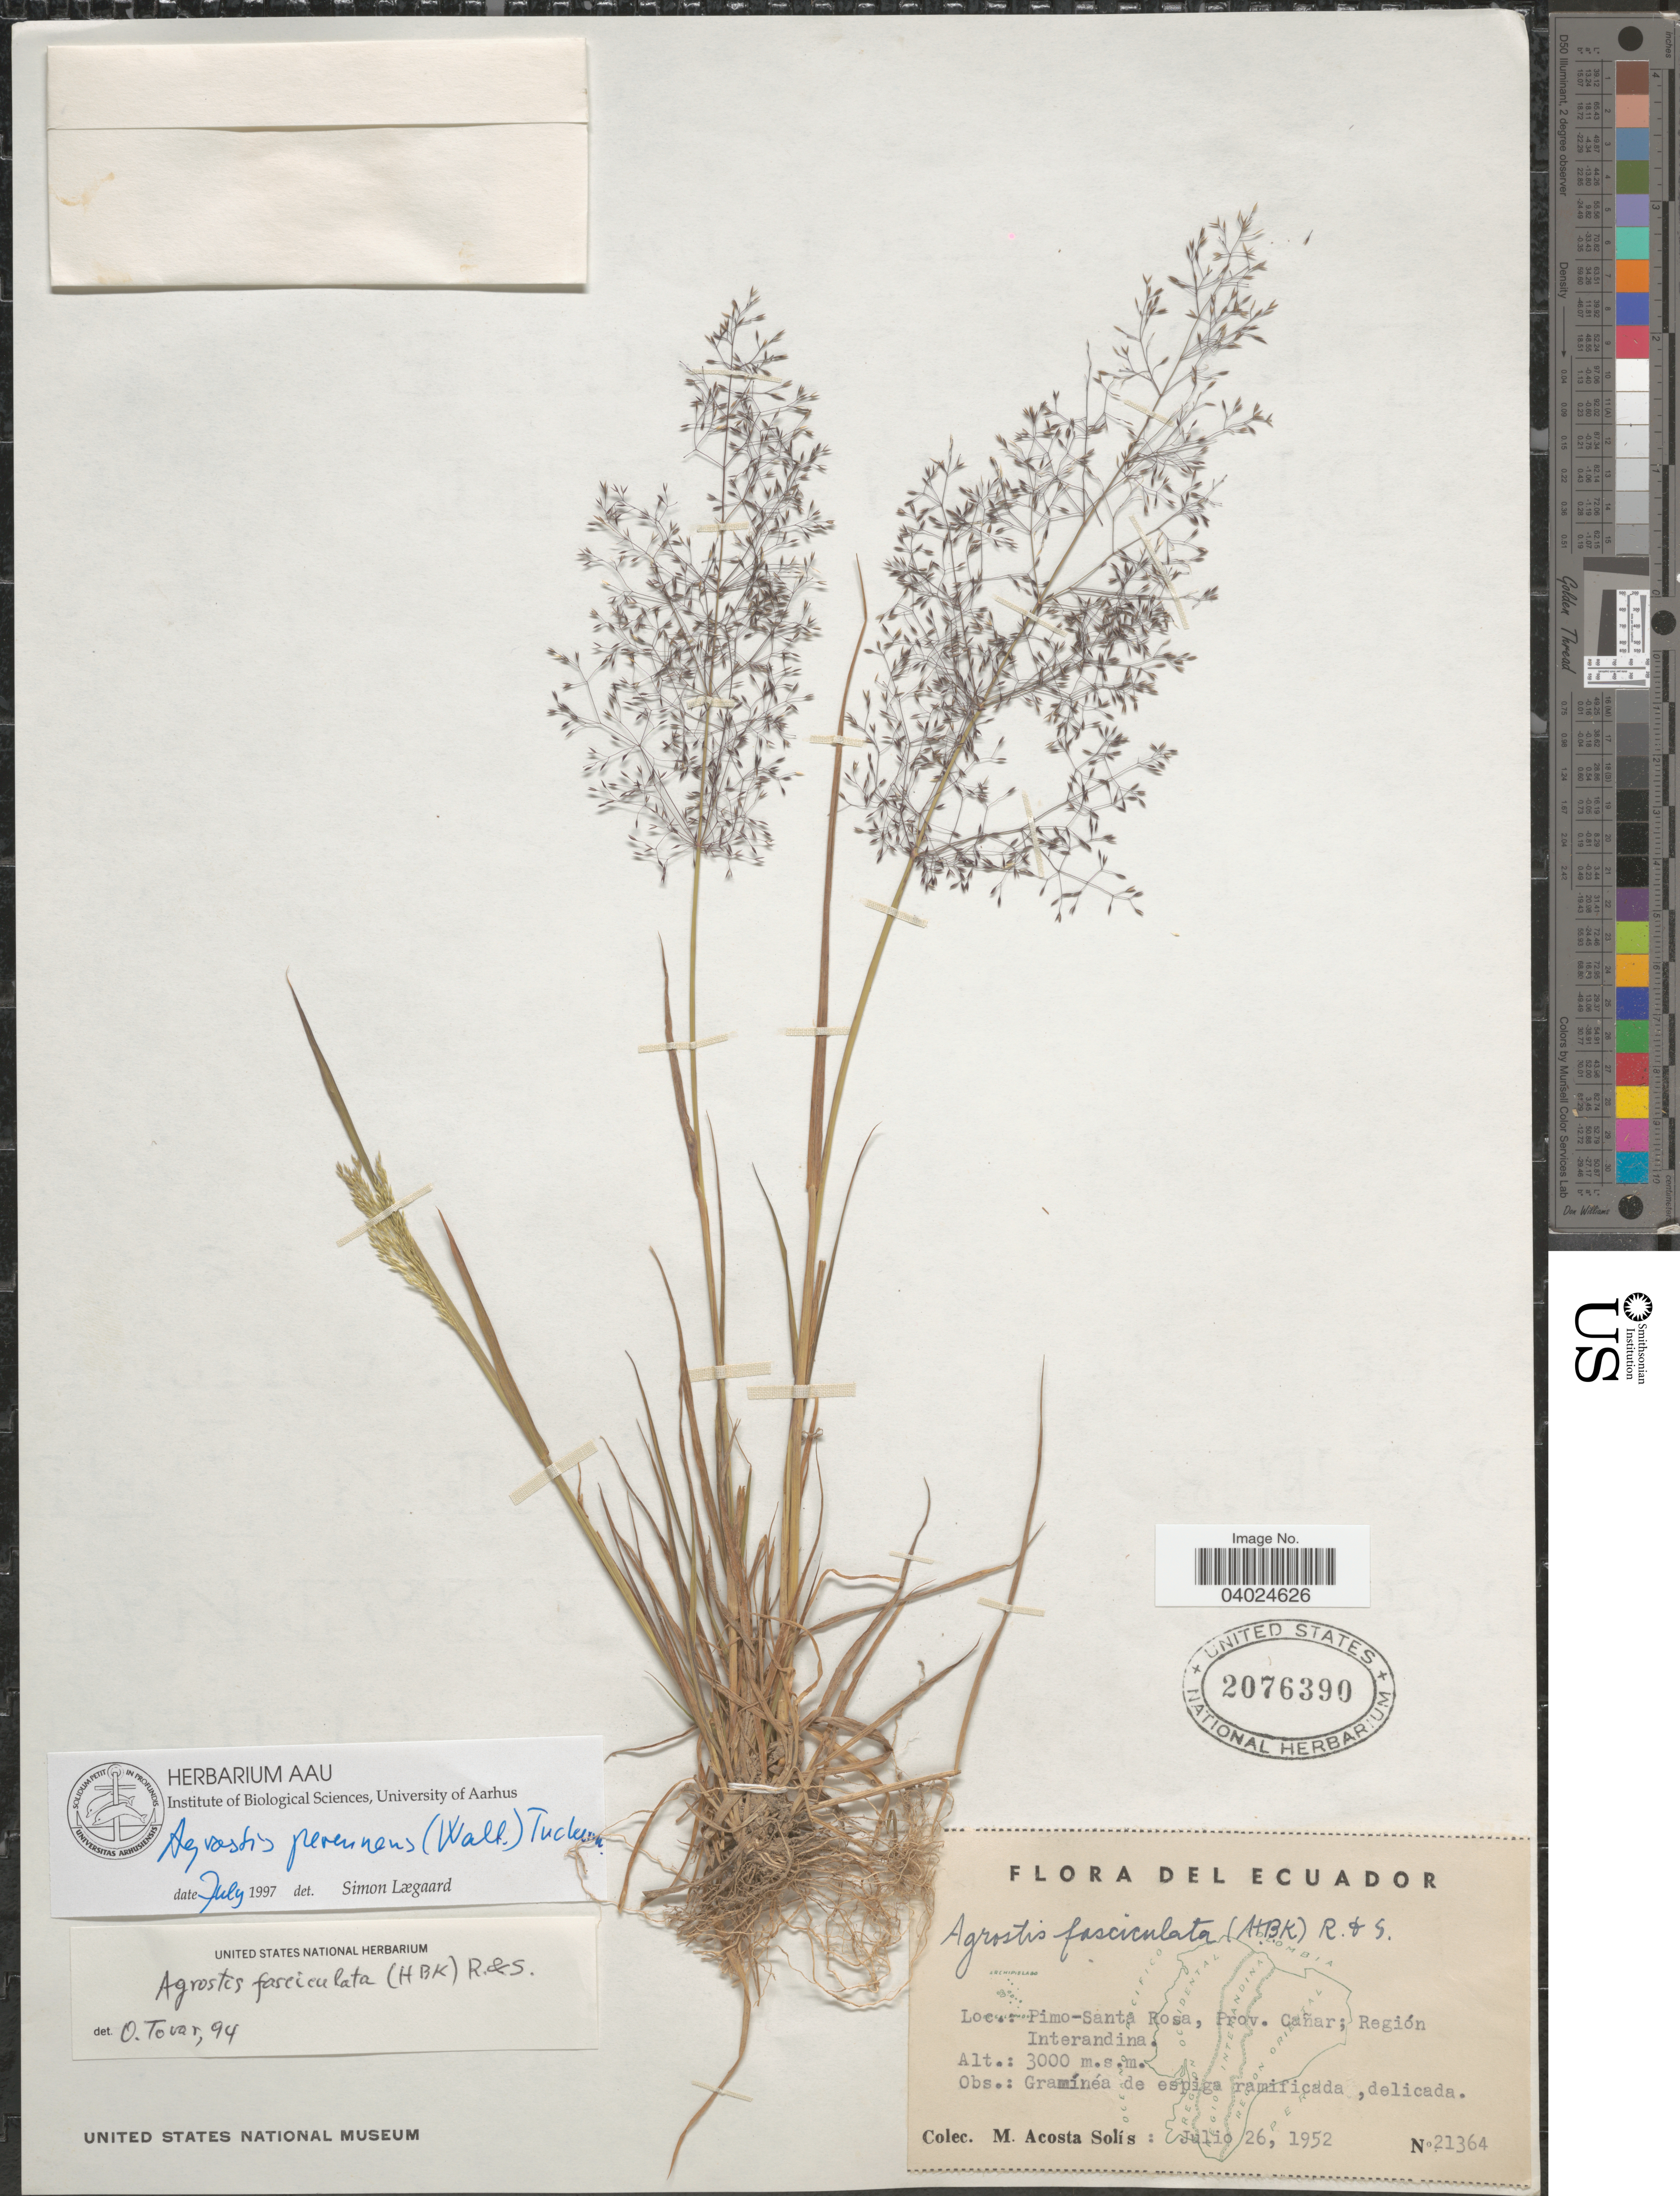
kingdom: Plantae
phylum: Tracheophyta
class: Liliopsida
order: Poales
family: Poaceae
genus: Agrostis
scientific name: Agrostis perennans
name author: (Walter) Tuck.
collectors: M. Acosta Solis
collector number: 21364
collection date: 1952-07-26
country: Ecuador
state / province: Cañar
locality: Pimo-Santa Rosa, Región Interandina.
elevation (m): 3000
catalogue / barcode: US 2076390